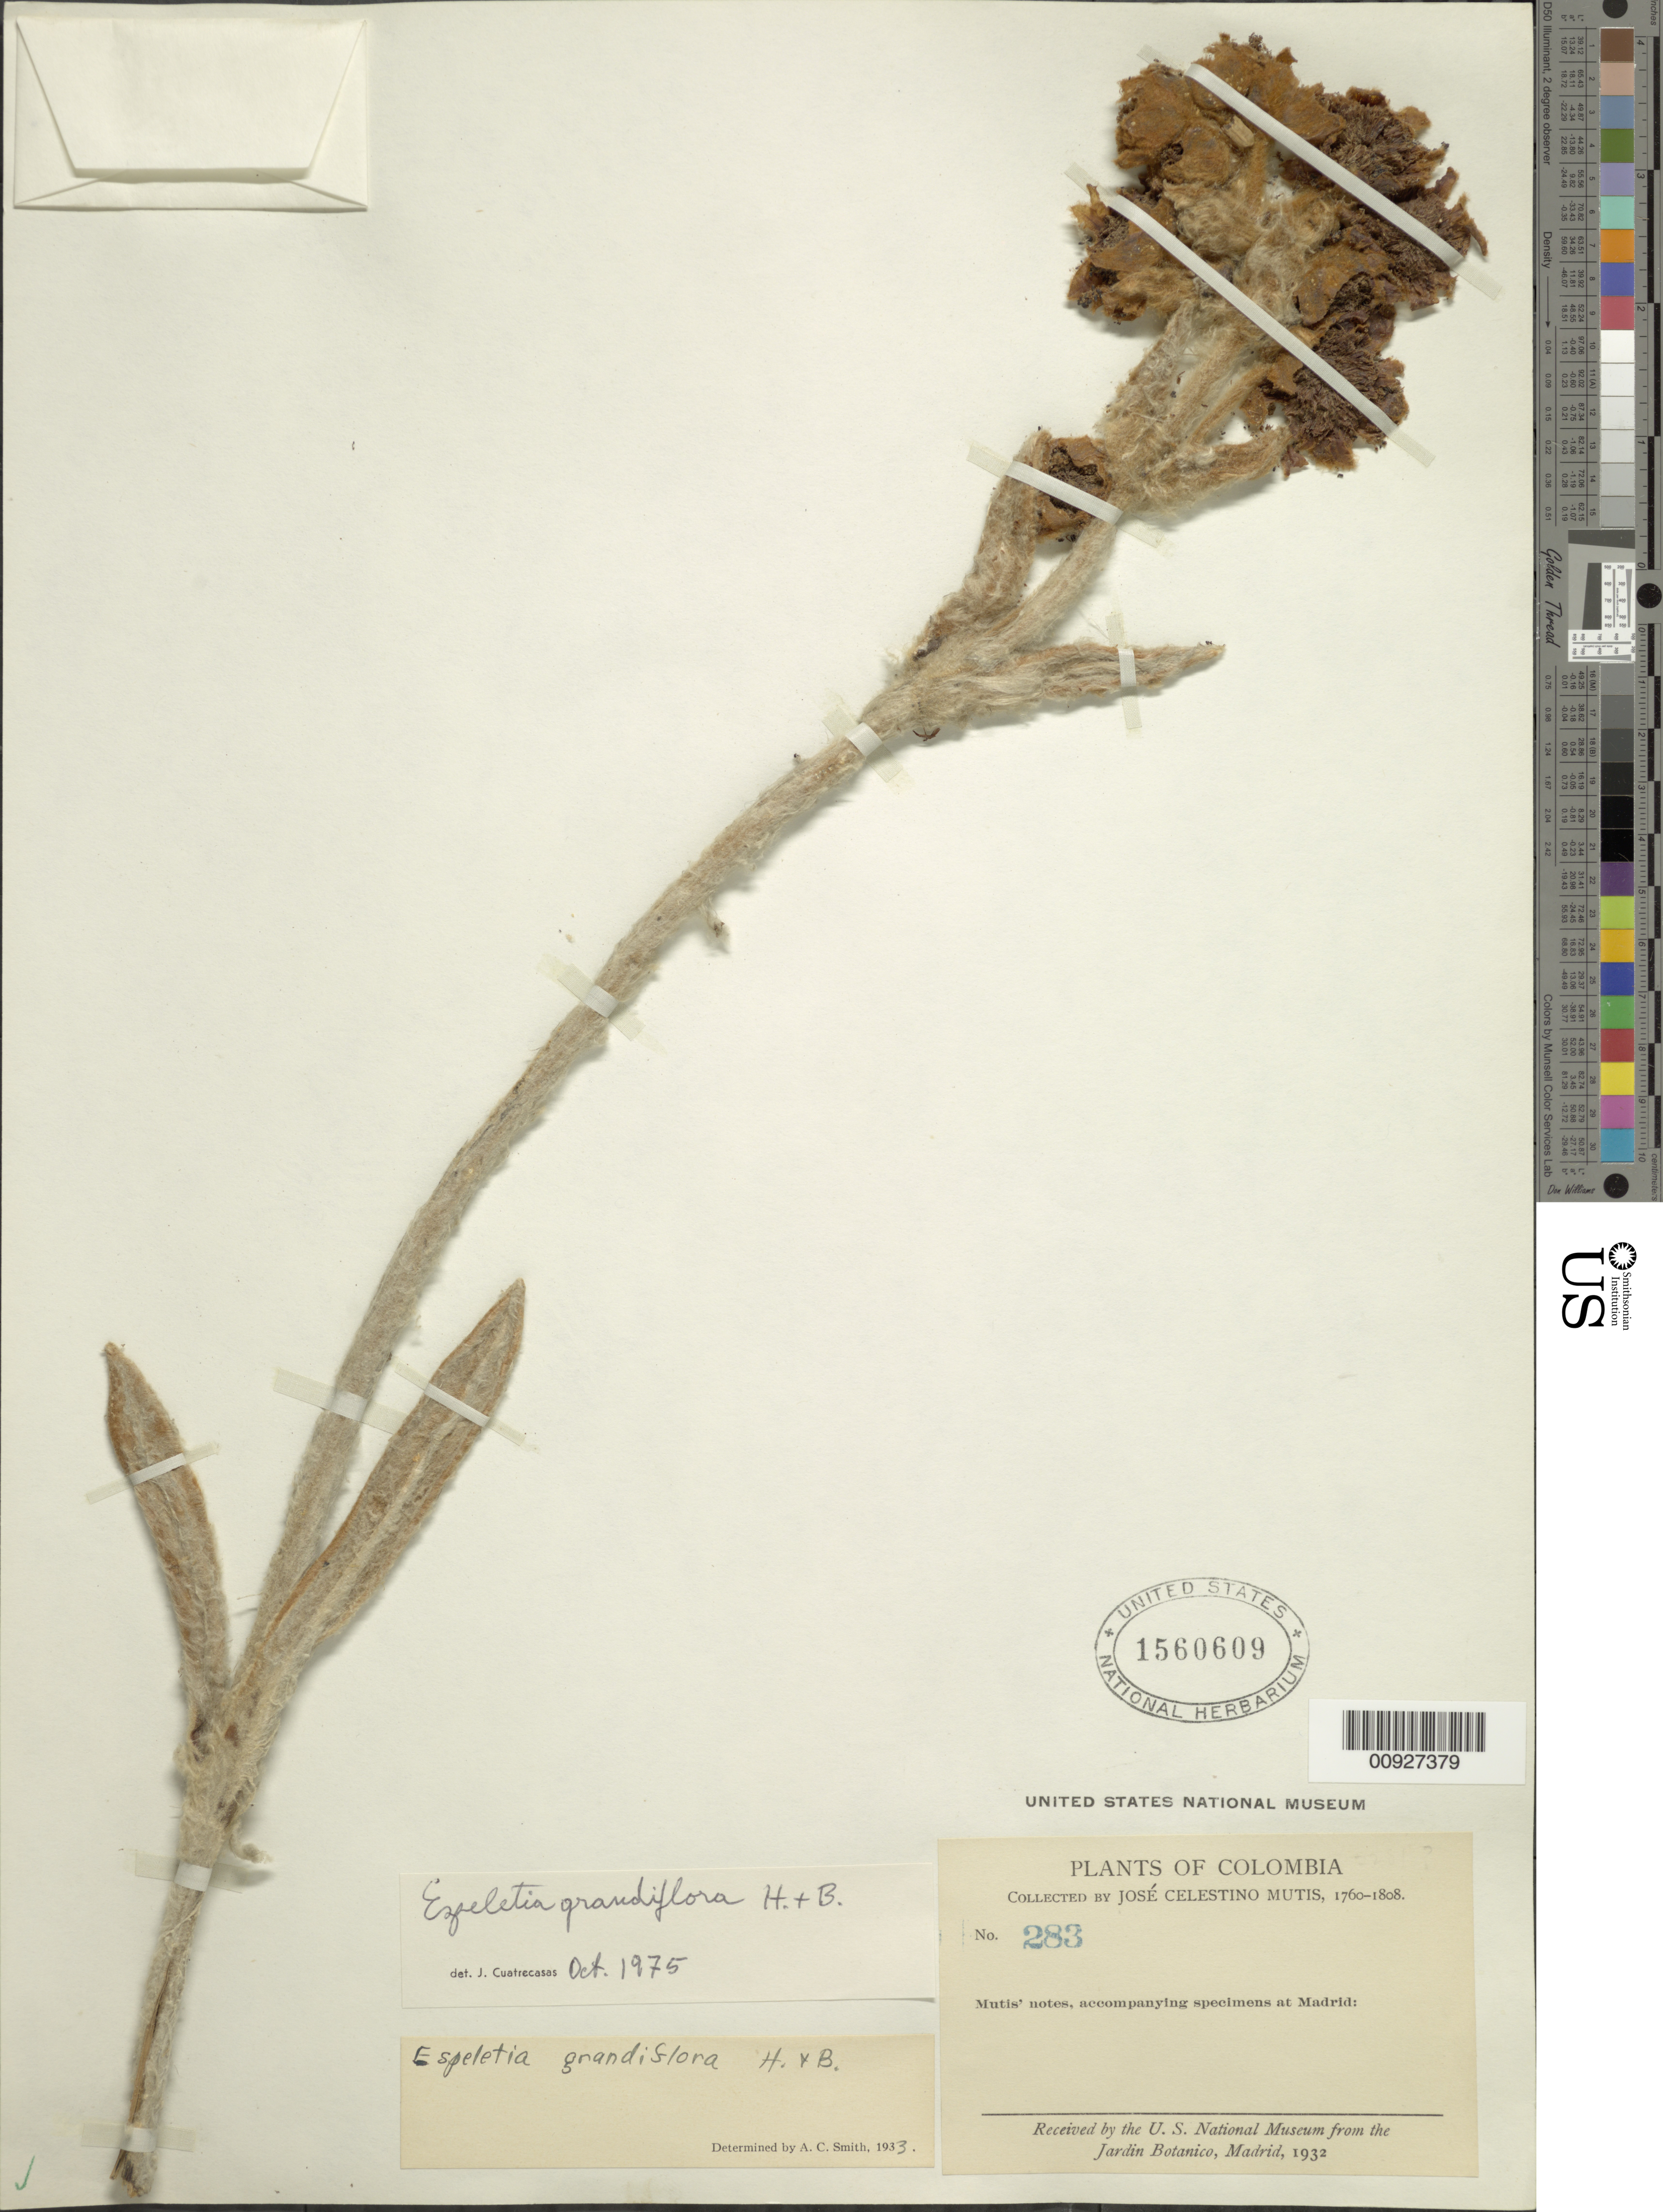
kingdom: Plantae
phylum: Tracheophyta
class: Magnoliopsida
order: Asterales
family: Asteraceae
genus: Espeletia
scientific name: Espeletia grandiflora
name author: Humb. & Bonpl.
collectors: J. C. B. Mutis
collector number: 283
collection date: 1760-01-01/1808-12-31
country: Colombia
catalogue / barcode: US 1560609